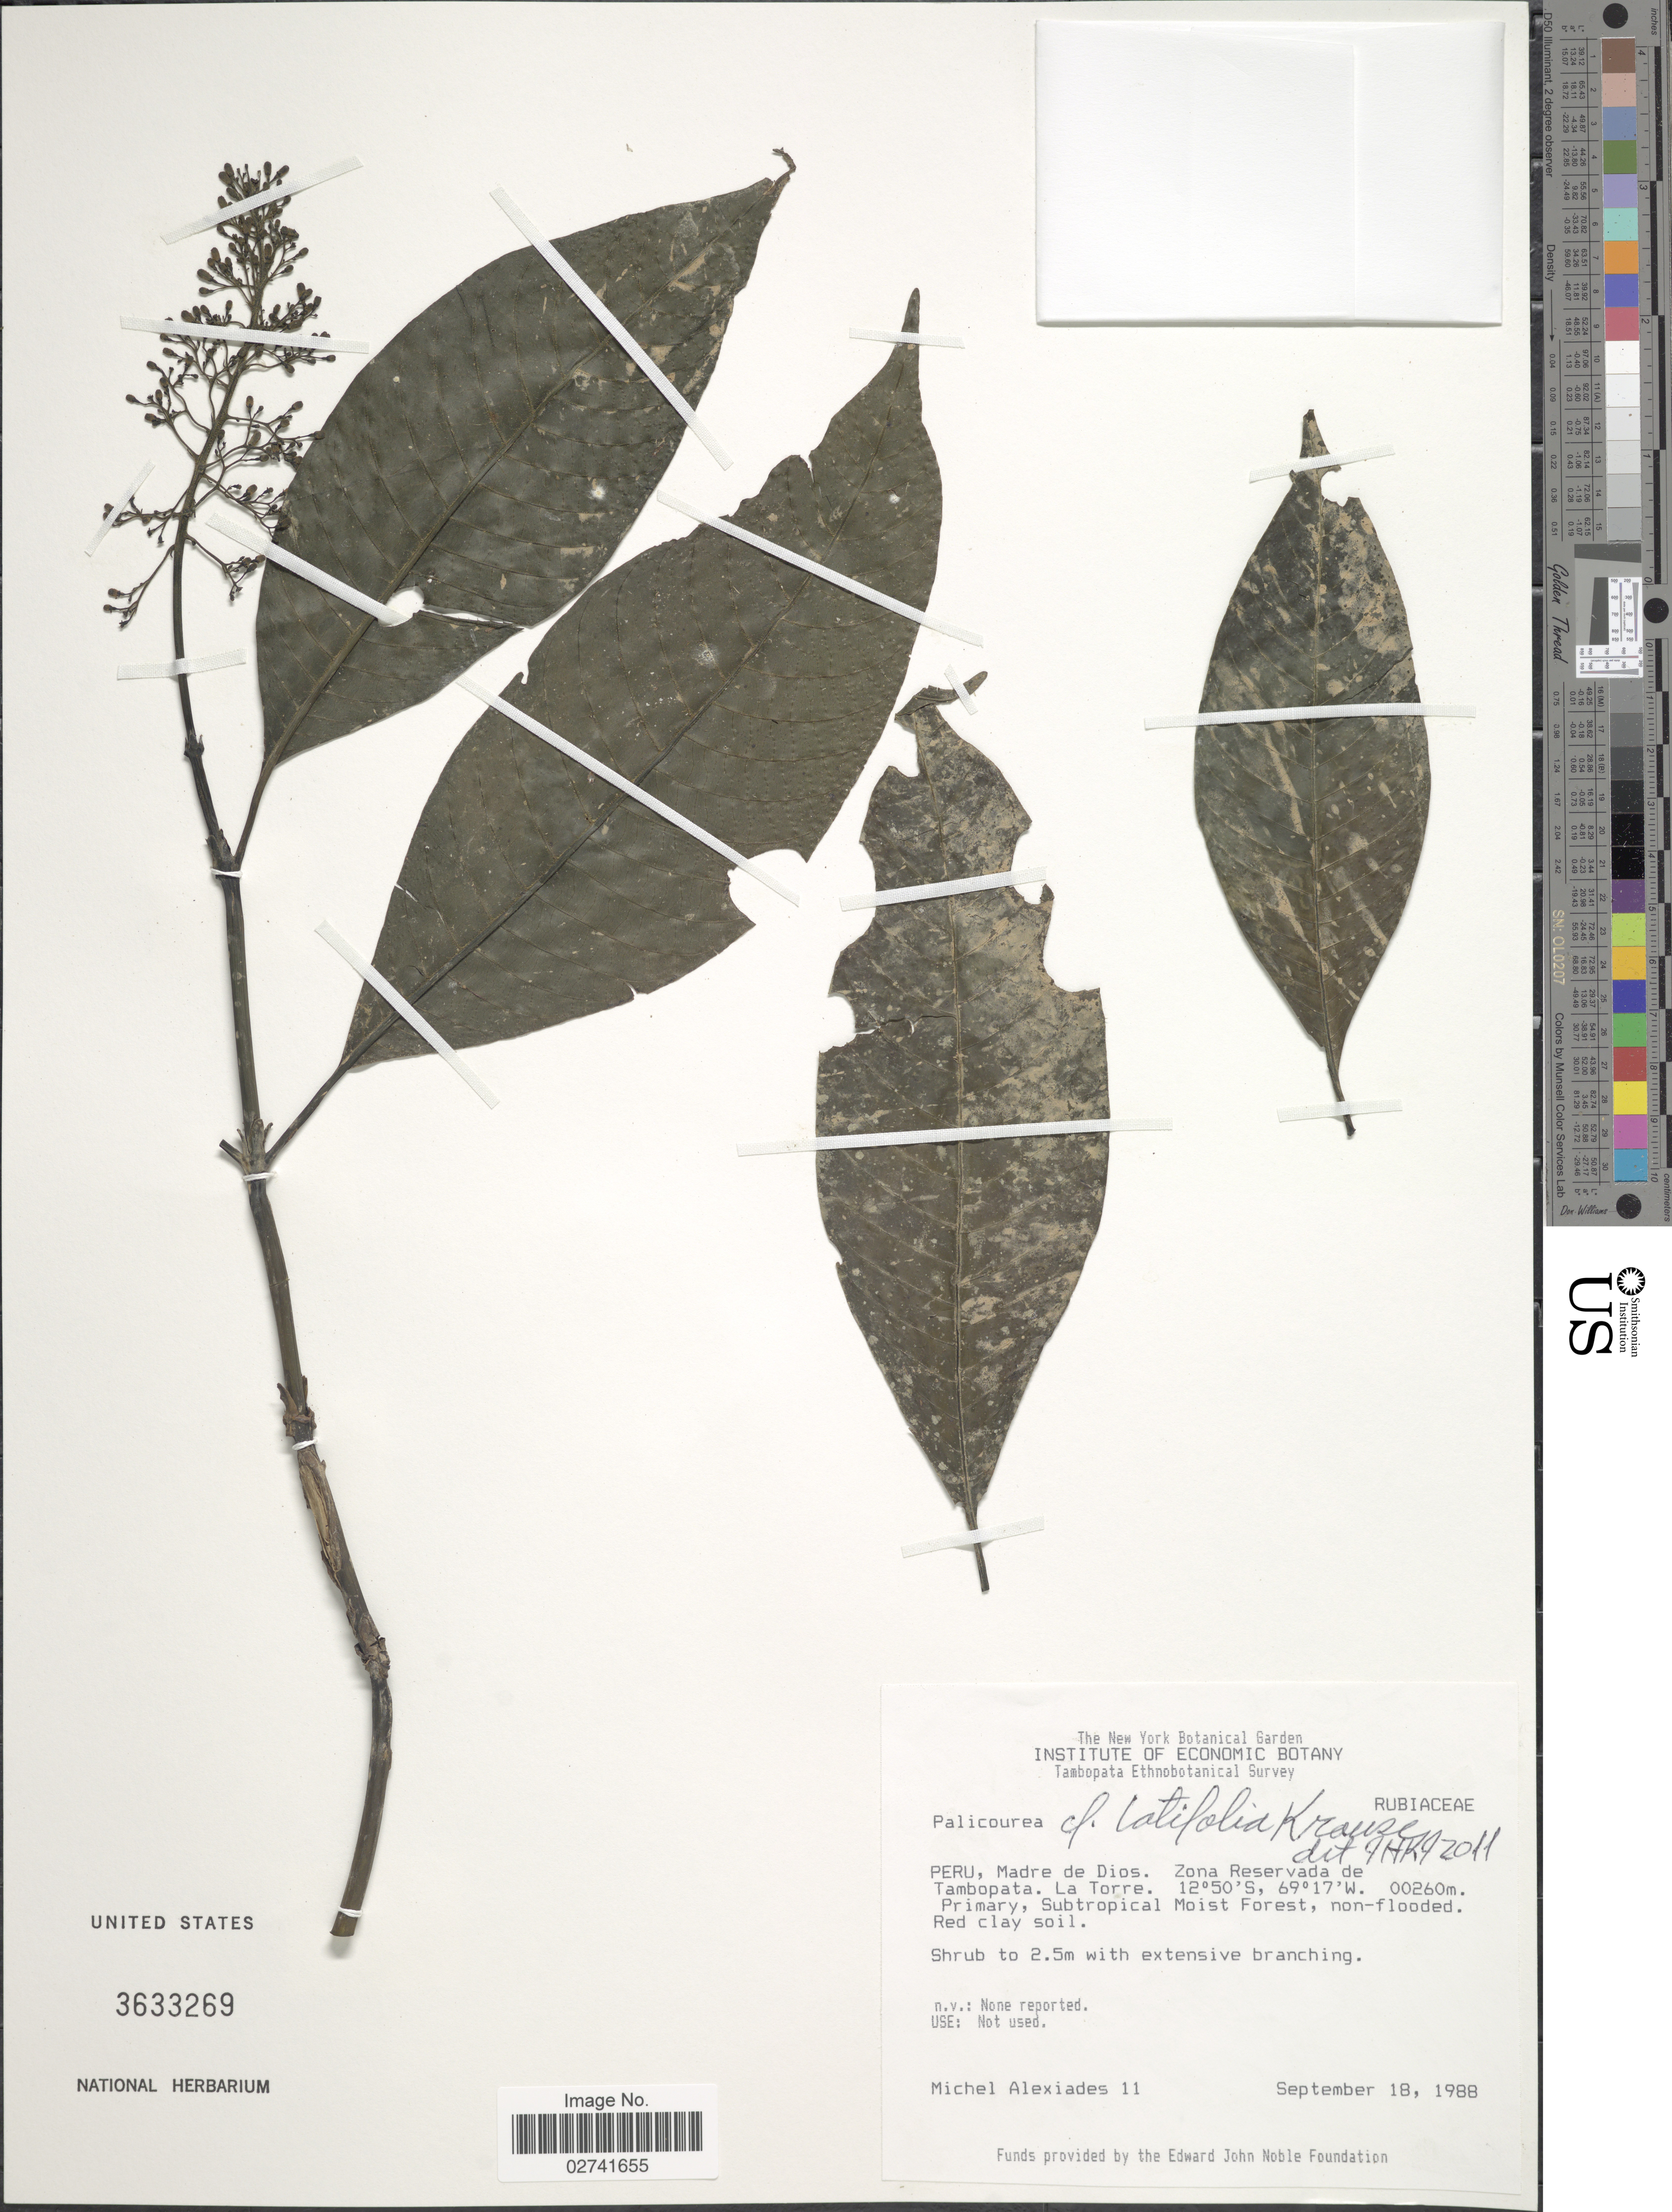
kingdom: Plantae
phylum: Tracheophyta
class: Magnoliopsida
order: Gentianales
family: Rubiaceae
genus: Palicourea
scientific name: Palicourea latifolia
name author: K. Krause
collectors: M. Alexiades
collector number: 11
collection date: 1988-09-18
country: Peru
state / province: Madre de Dios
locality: Zona Reservada de Tambopata. La Torre. Primary, Subtropical Moist Forest, non-flooded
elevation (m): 260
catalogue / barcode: US 3633269